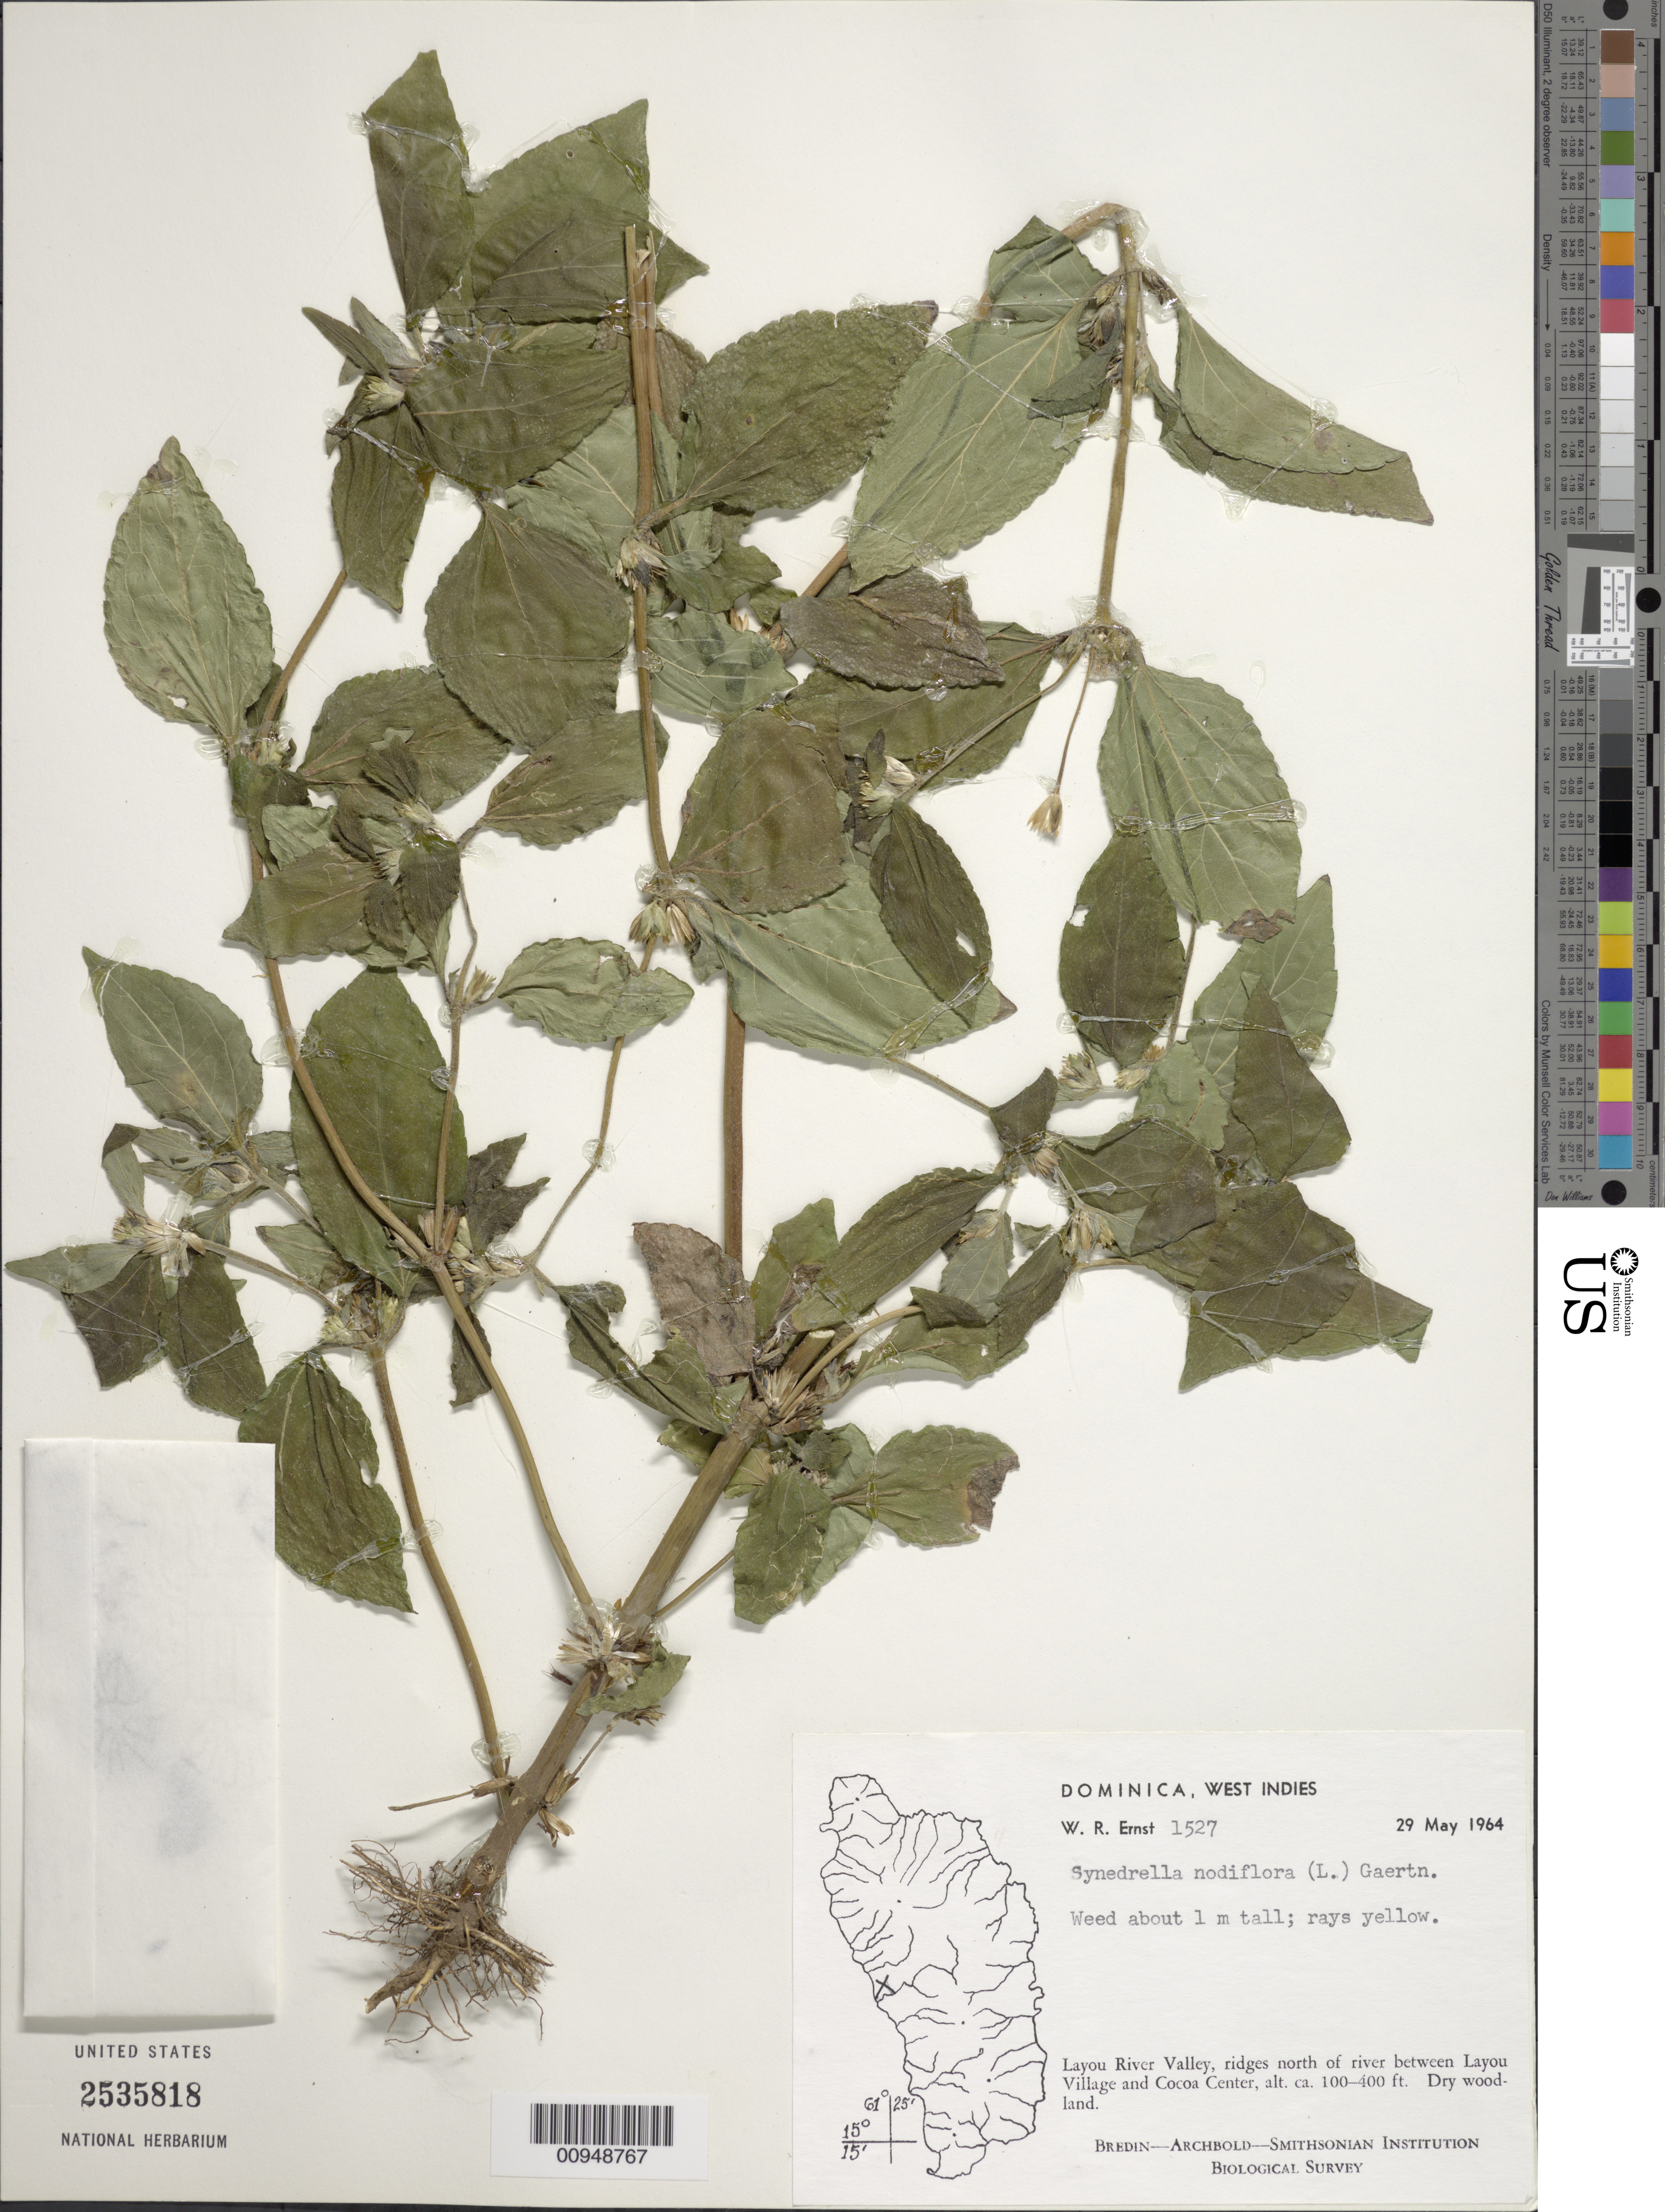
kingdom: Plantae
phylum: Tracheophyta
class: Magnoliopsida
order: Asterales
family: Asteraceae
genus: Synedrella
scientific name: Synedrella nodiflora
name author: (L.) Gaertn.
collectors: W. R. Ernst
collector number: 1527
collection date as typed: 29 May 1964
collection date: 1964-05-29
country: Dominica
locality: Layou River Valley, ridges N of river between Layou Village and Cocoa Center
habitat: Dry woodland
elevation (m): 30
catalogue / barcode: US 2535818